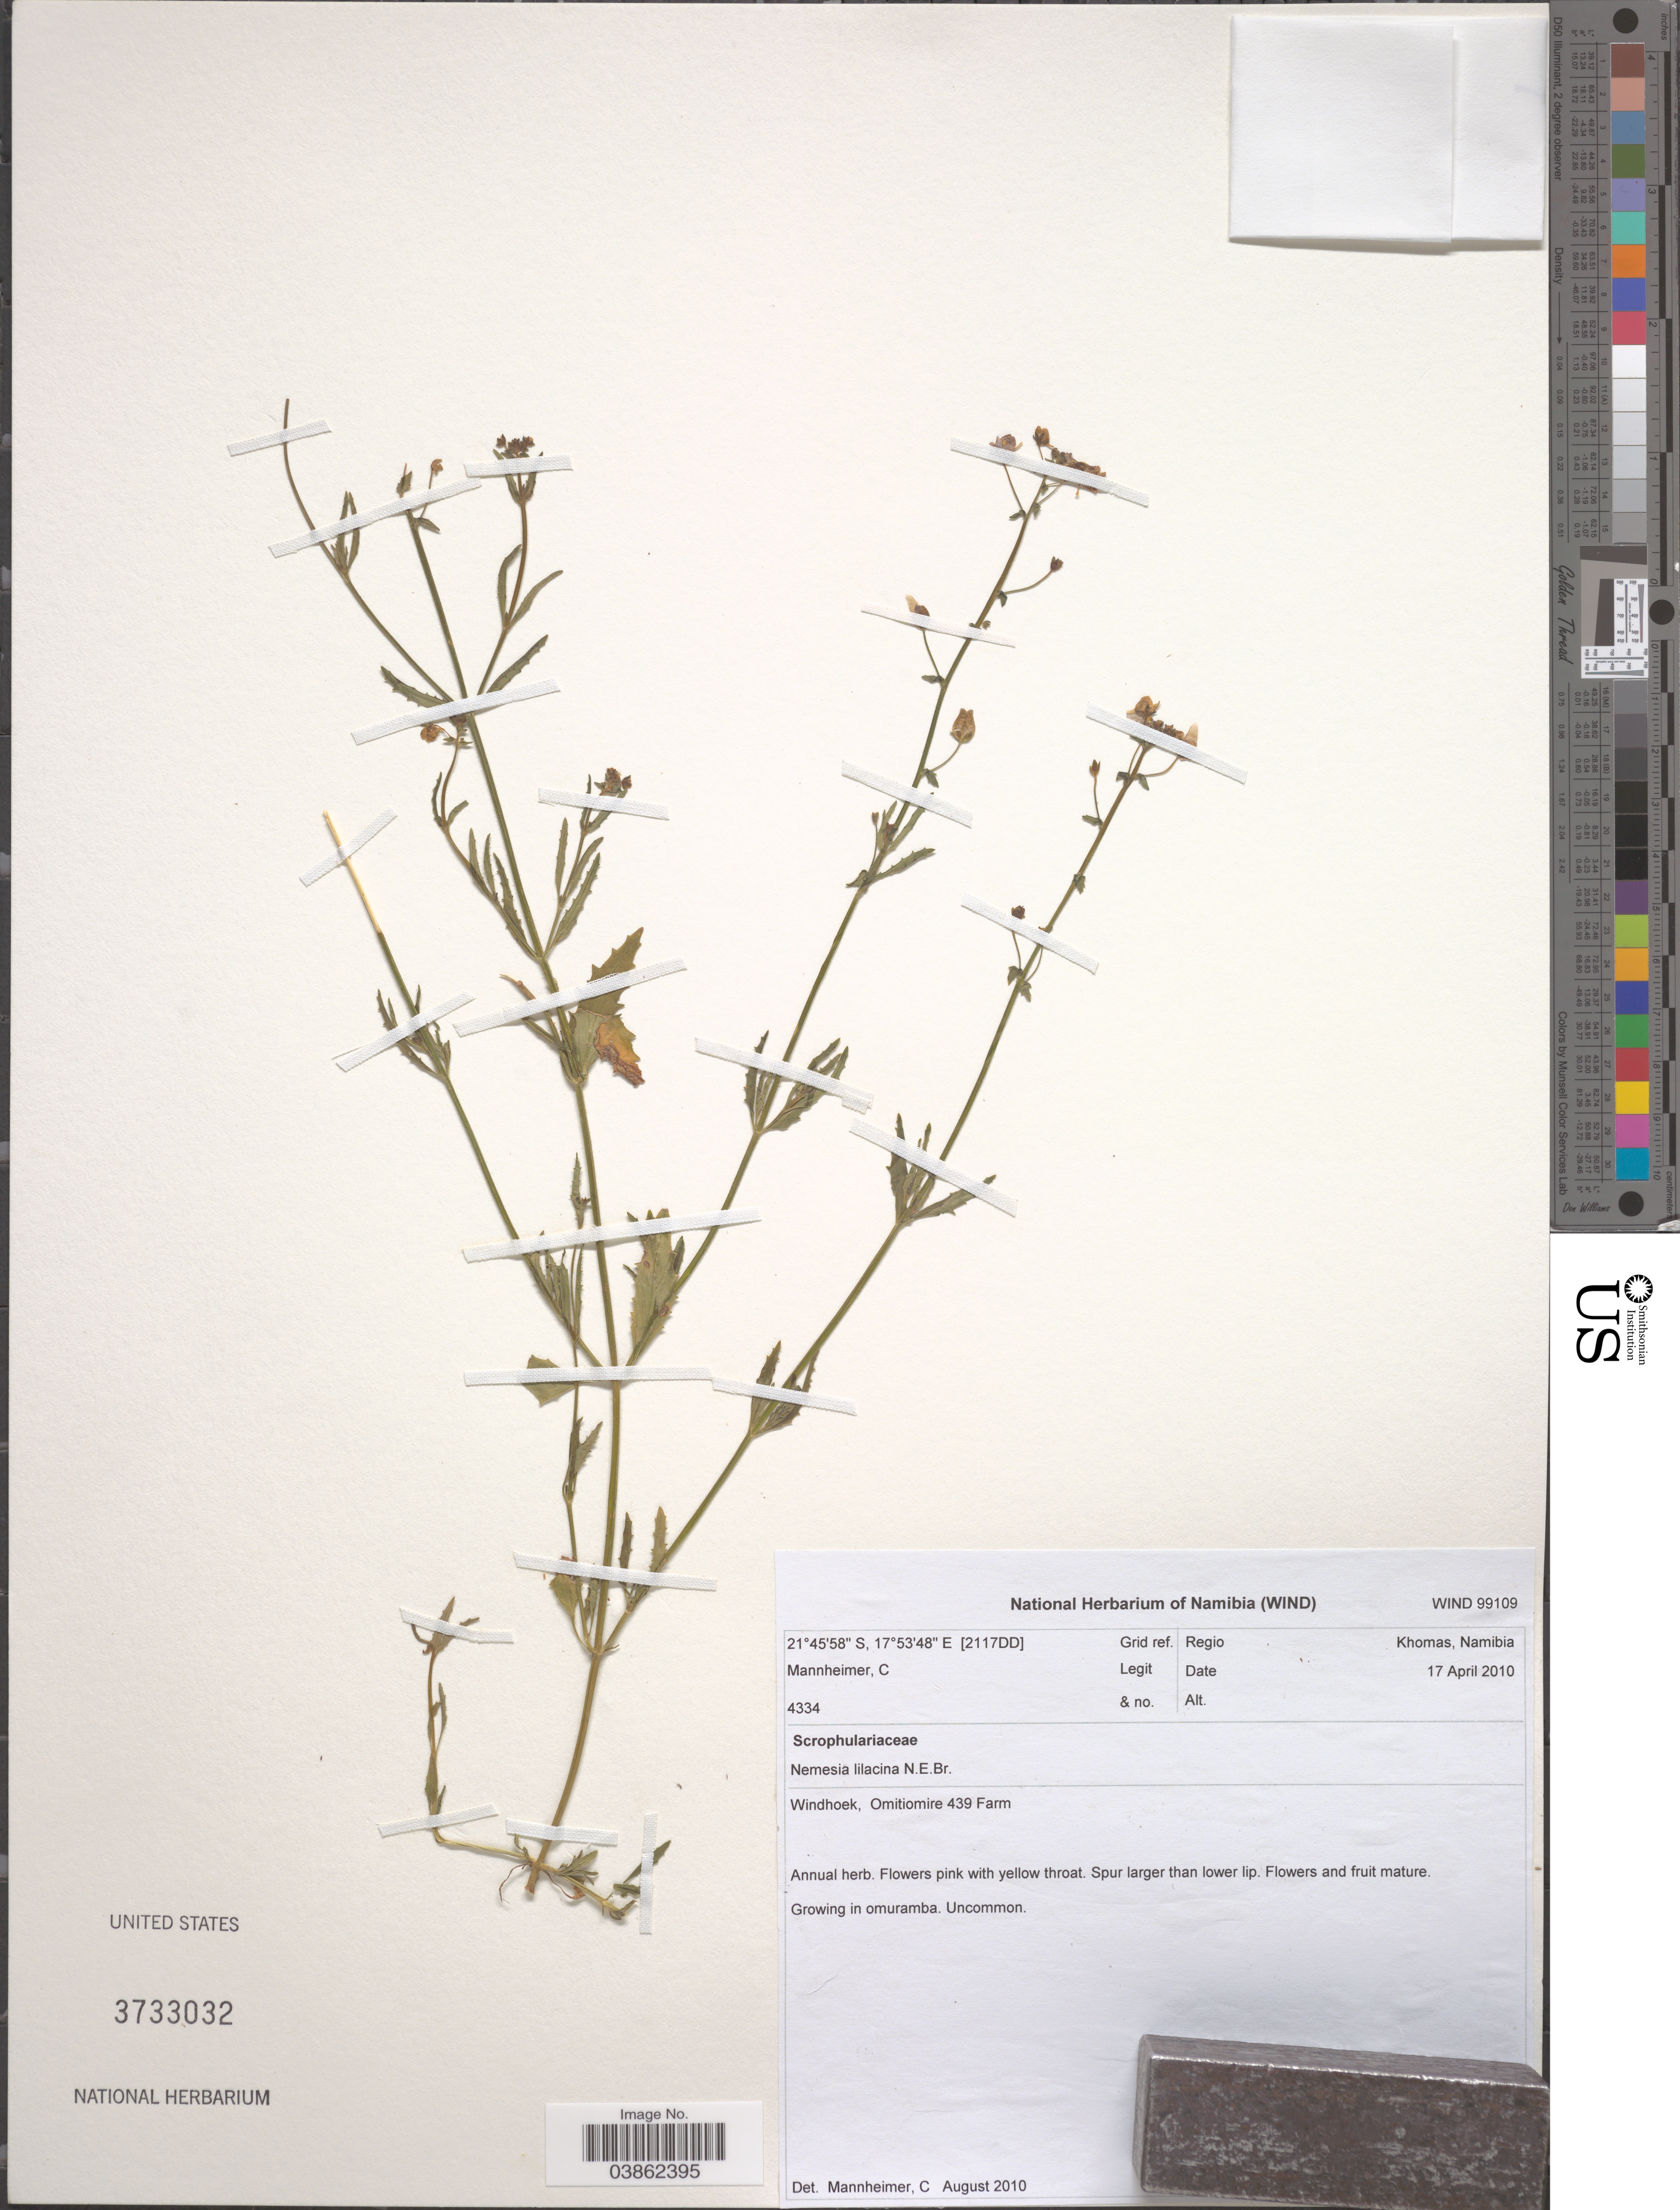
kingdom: Plantae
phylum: Tracheophyta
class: Magnoliopsida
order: Lamiales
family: Scrophulariaceae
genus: Nemesia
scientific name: Nemesia lilacina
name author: N.E. Br.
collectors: C. A. Mannheimer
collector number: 4334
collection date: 2010-04-17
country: Namibia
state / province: Khomas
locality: [2117DD] Grid ref. Regio Khomas, Namibia. Windhoek, Omitiomire 439 Farm. In omuramba.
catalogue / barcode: US 3733032